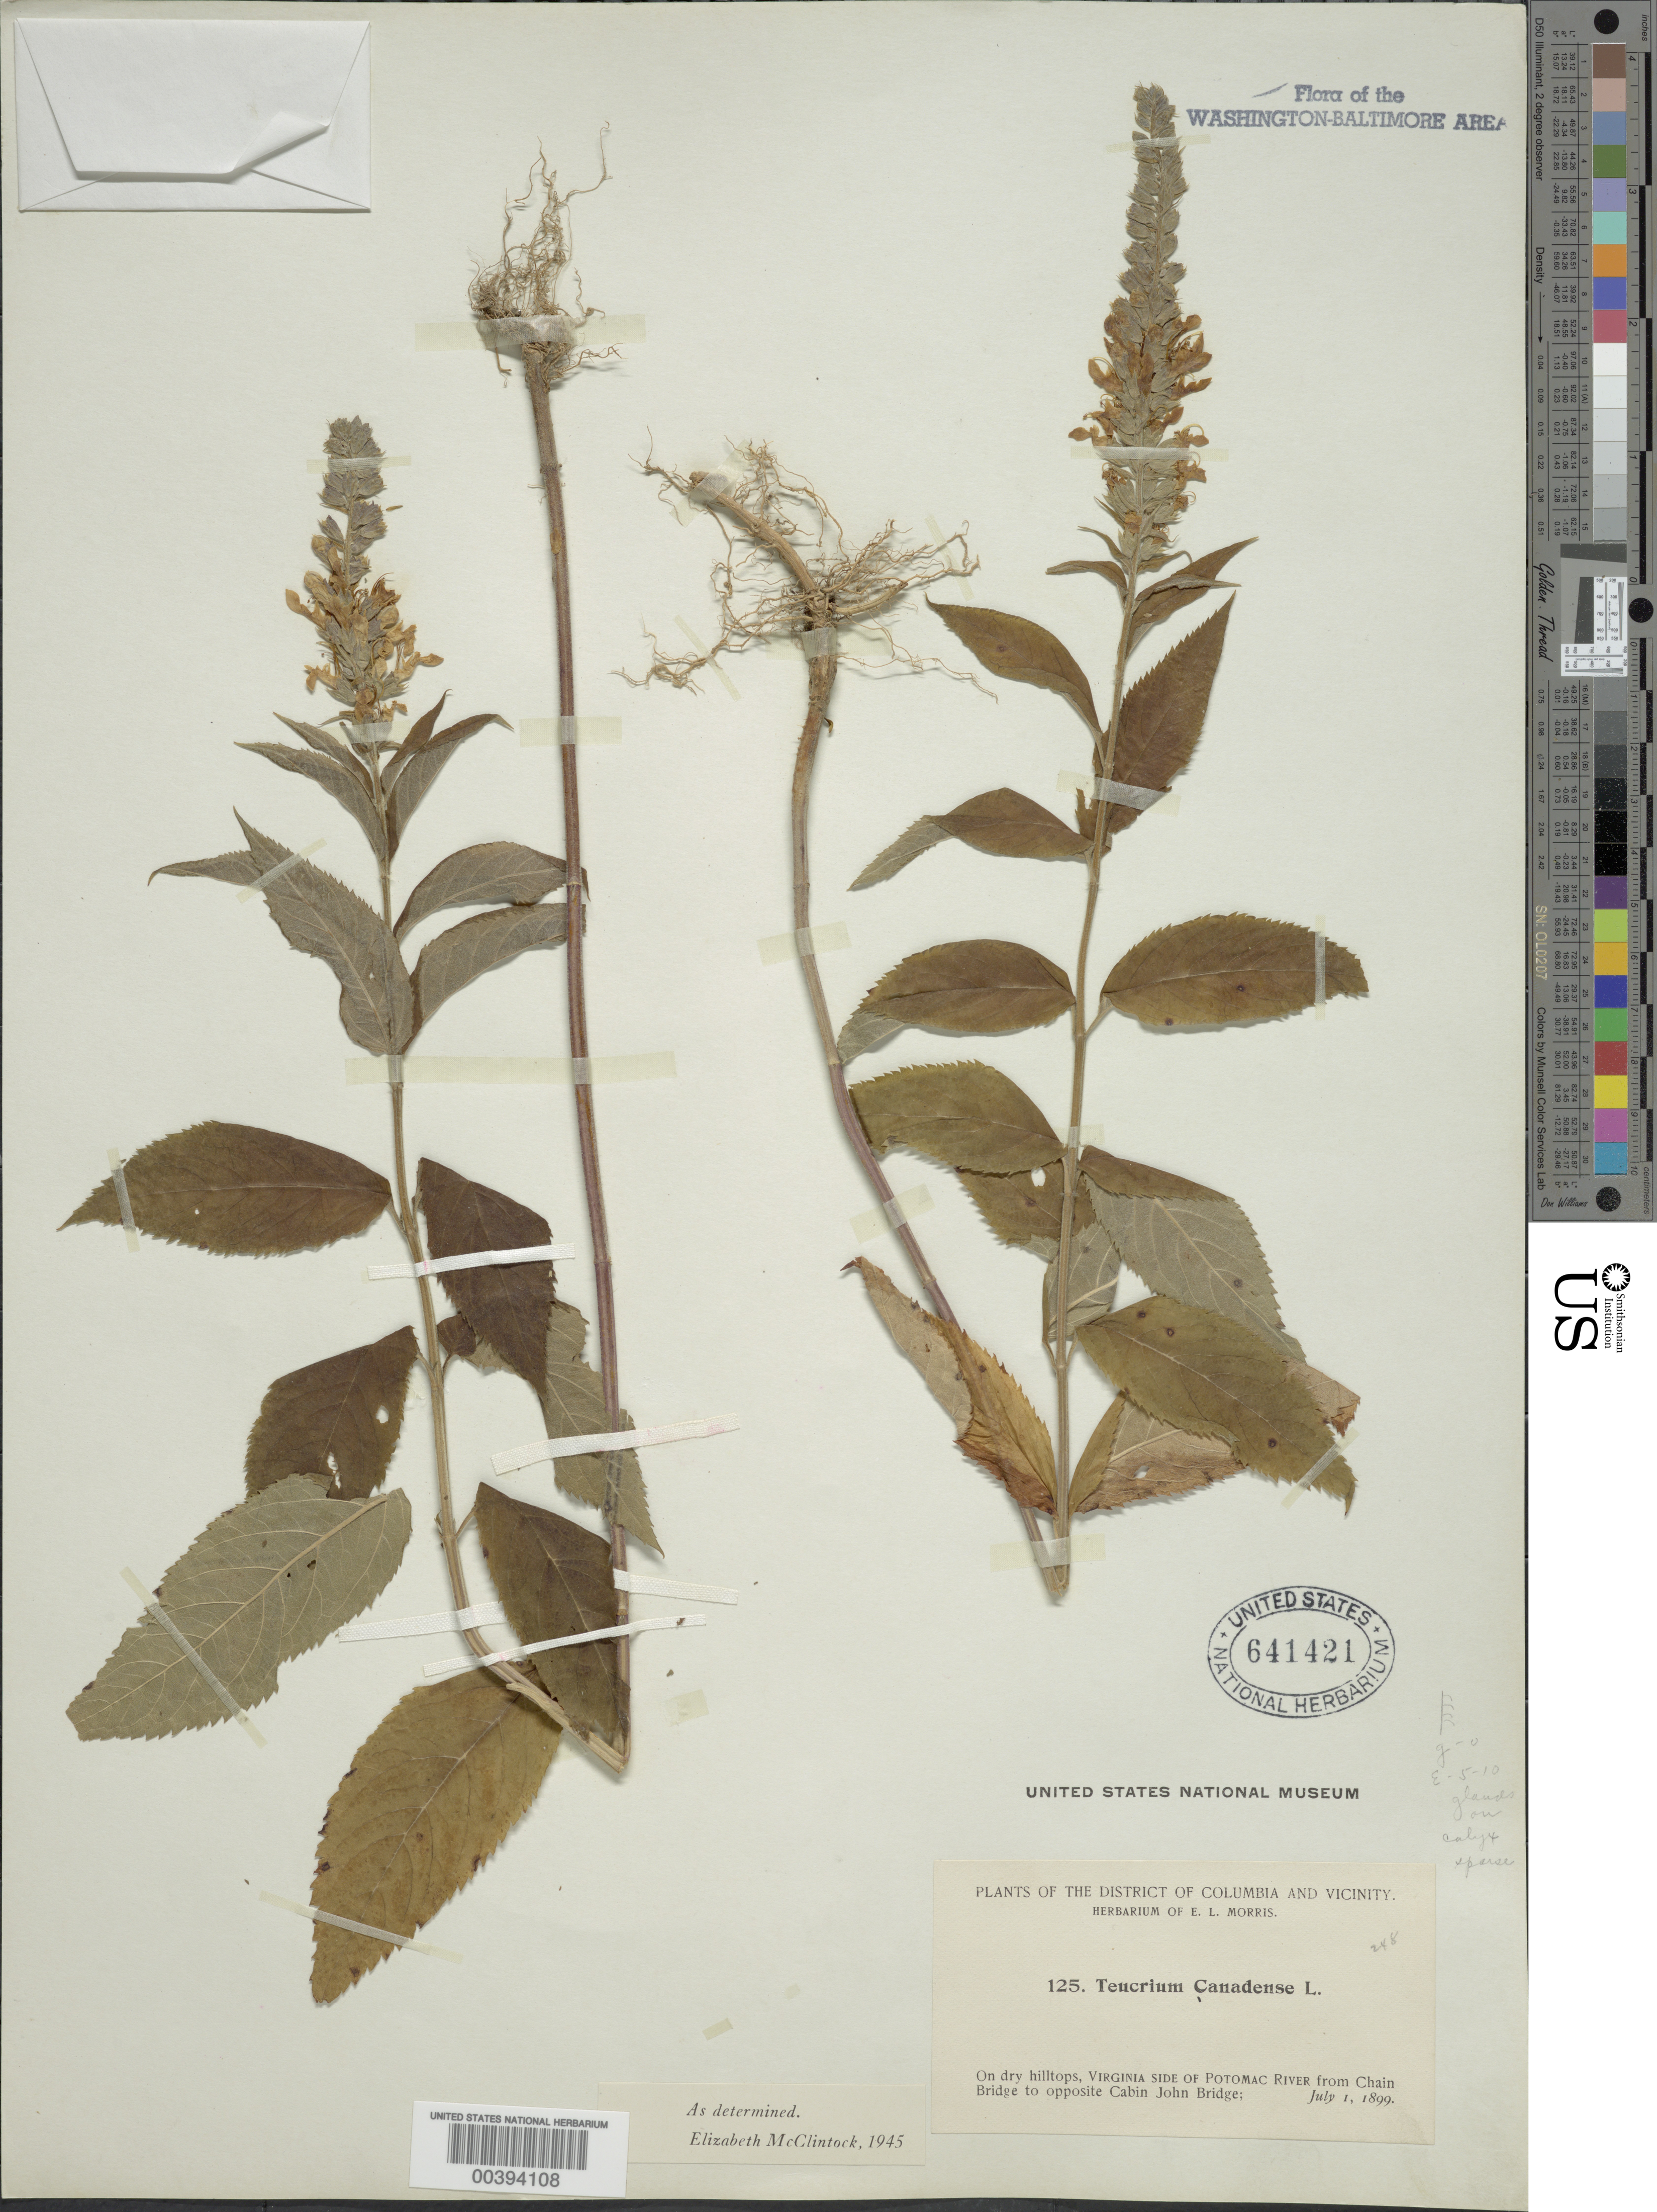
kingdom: Plantae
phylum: Tracheophyta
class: Magnoliopsida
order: Lamiales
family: Lamiaceae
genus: Teucrium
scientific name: Teucrium canadense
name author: L.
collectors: E. L. Morris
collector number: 125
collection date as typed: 01 Jul 1899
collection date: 1899-07-01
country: United States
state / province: Virginia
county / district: Arlington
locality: Potomac Banks, Chain Bridge to Cabin John Bridge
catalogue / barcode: US 641421